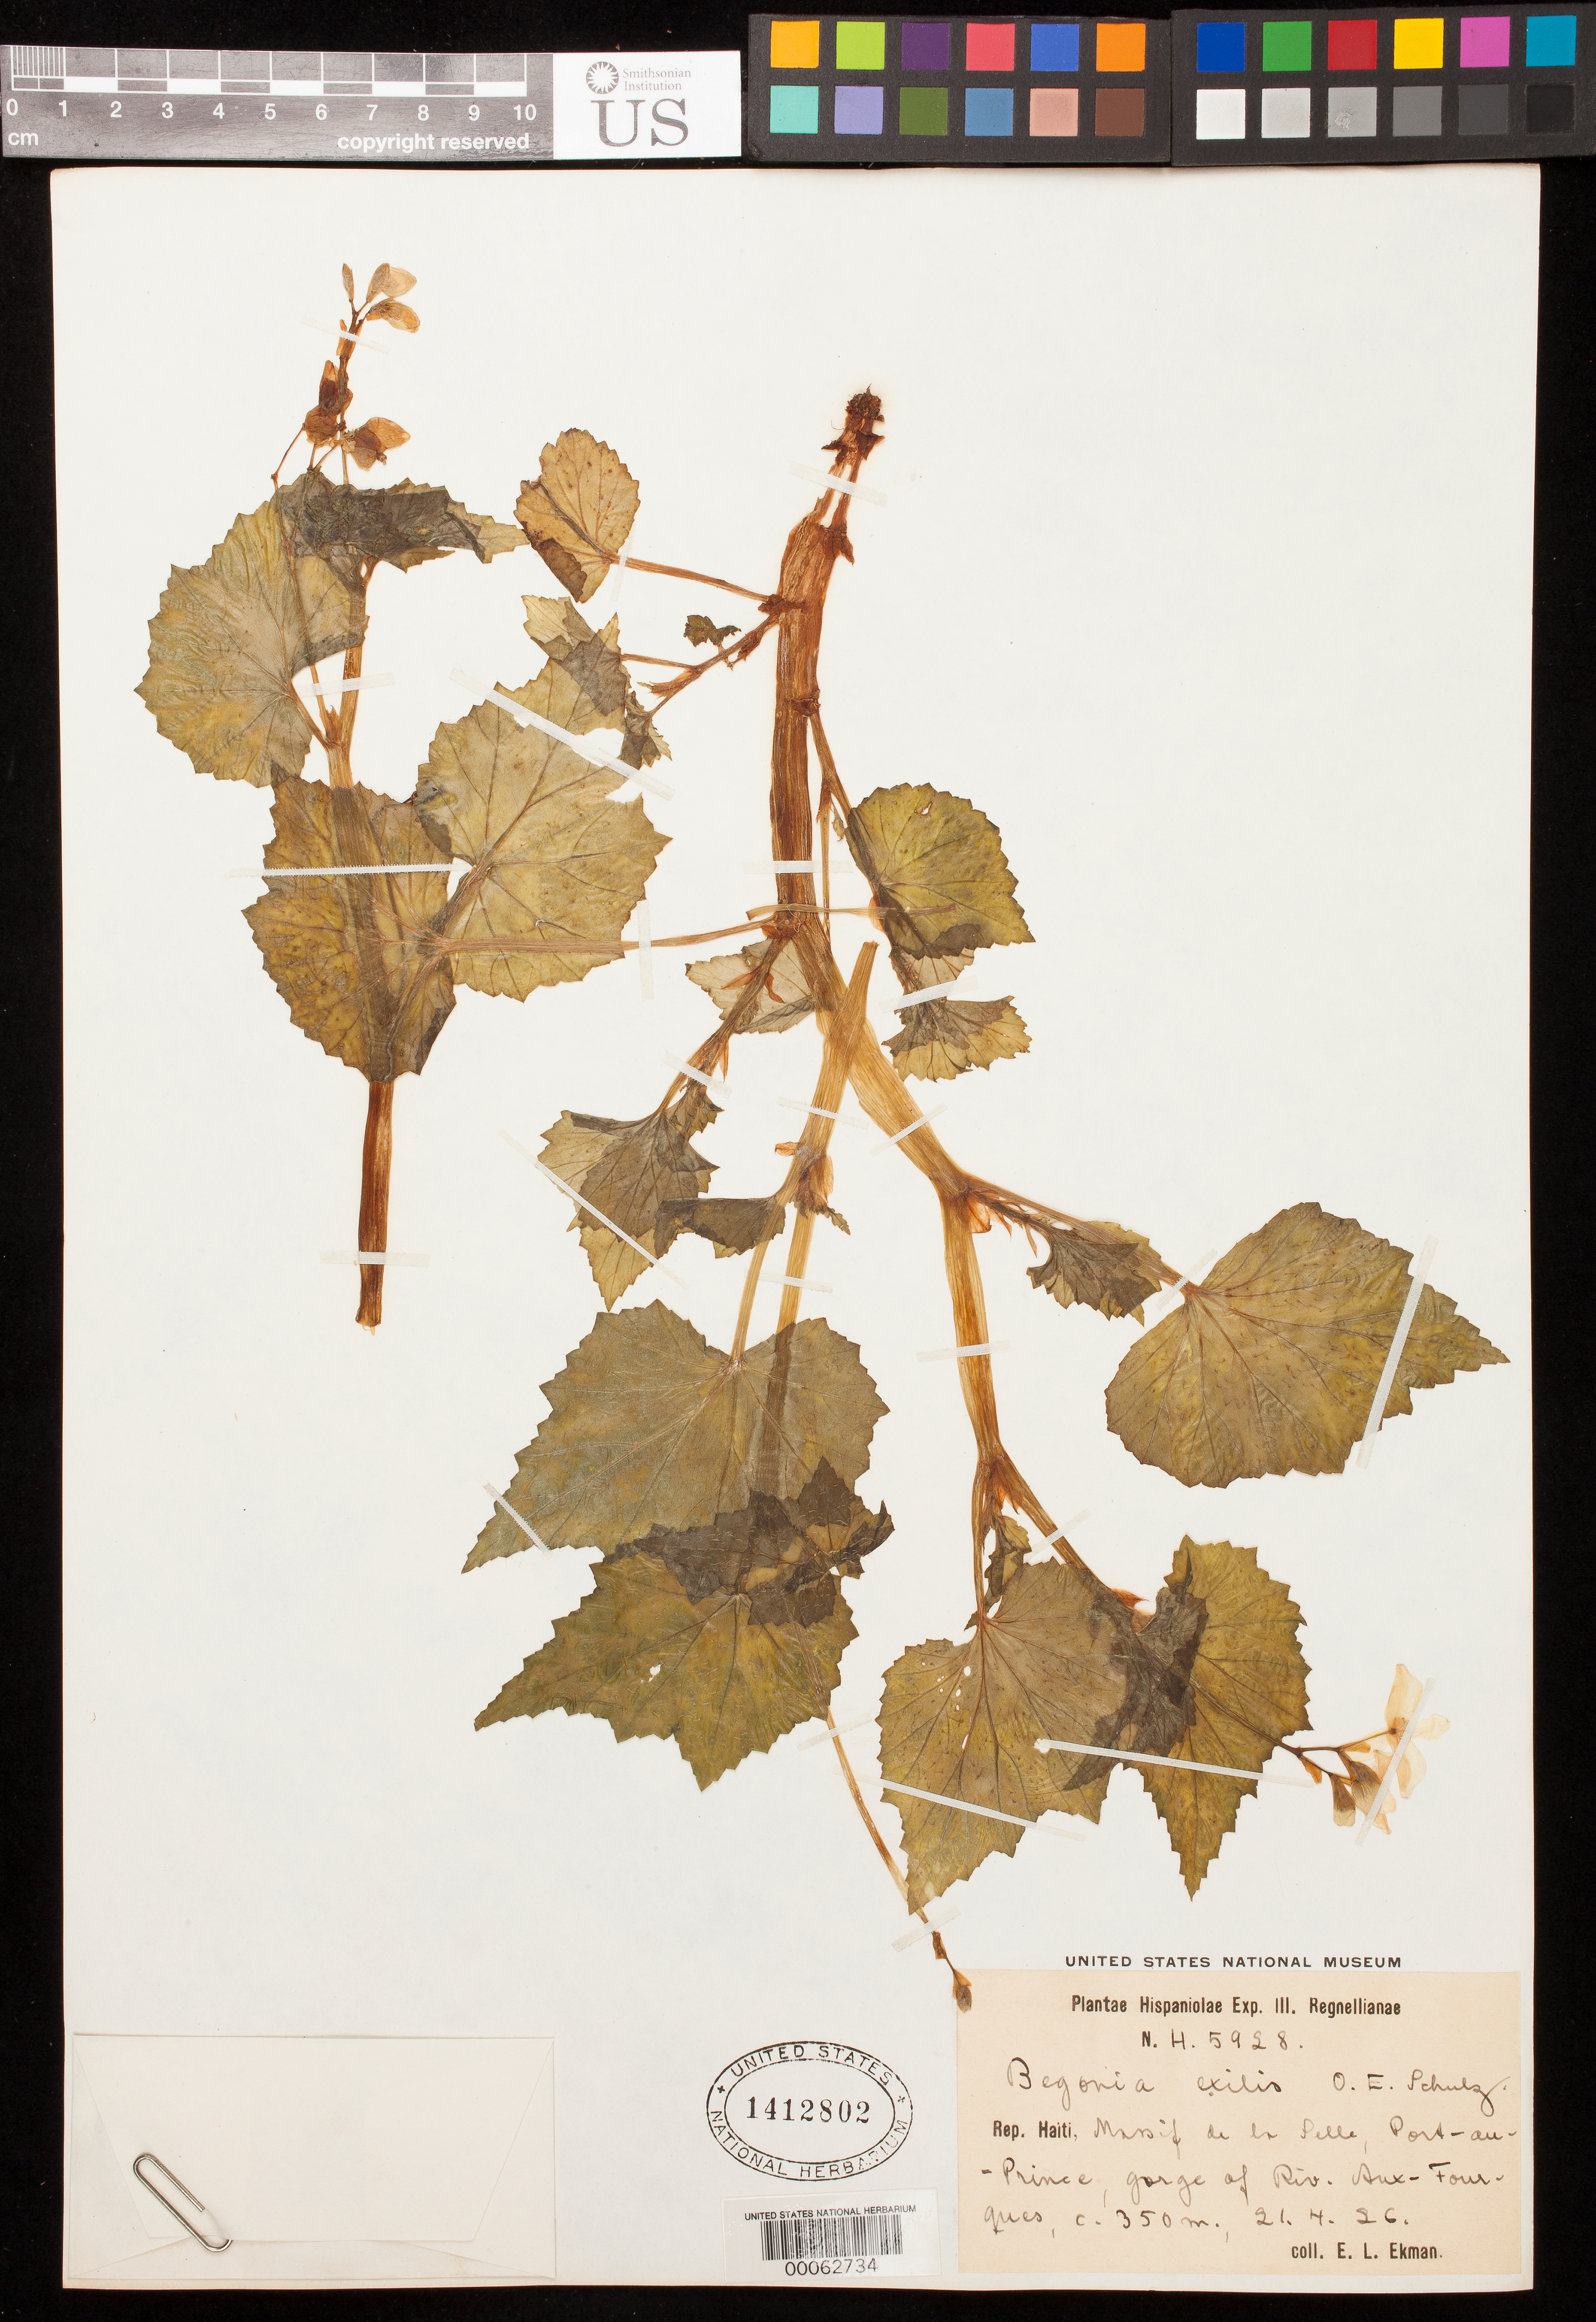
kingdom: Plantae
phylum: Tracheophyta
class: Magnoliopsida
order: Cucurbitales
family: Begoniaceae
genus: Begonia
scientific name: Begonia exilis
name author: O.E. Schulz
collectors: E. L. Ekman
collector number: H.5928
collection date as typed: Transcribed d/m/y: 21/4/26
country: Haiti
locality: Hispaniolae Exp. III. Regnellianae. Massif de la Pelle, Port-au-Prince, gorge of Riv. Aux-Fourques.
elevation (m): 350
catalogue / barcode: US 1412802